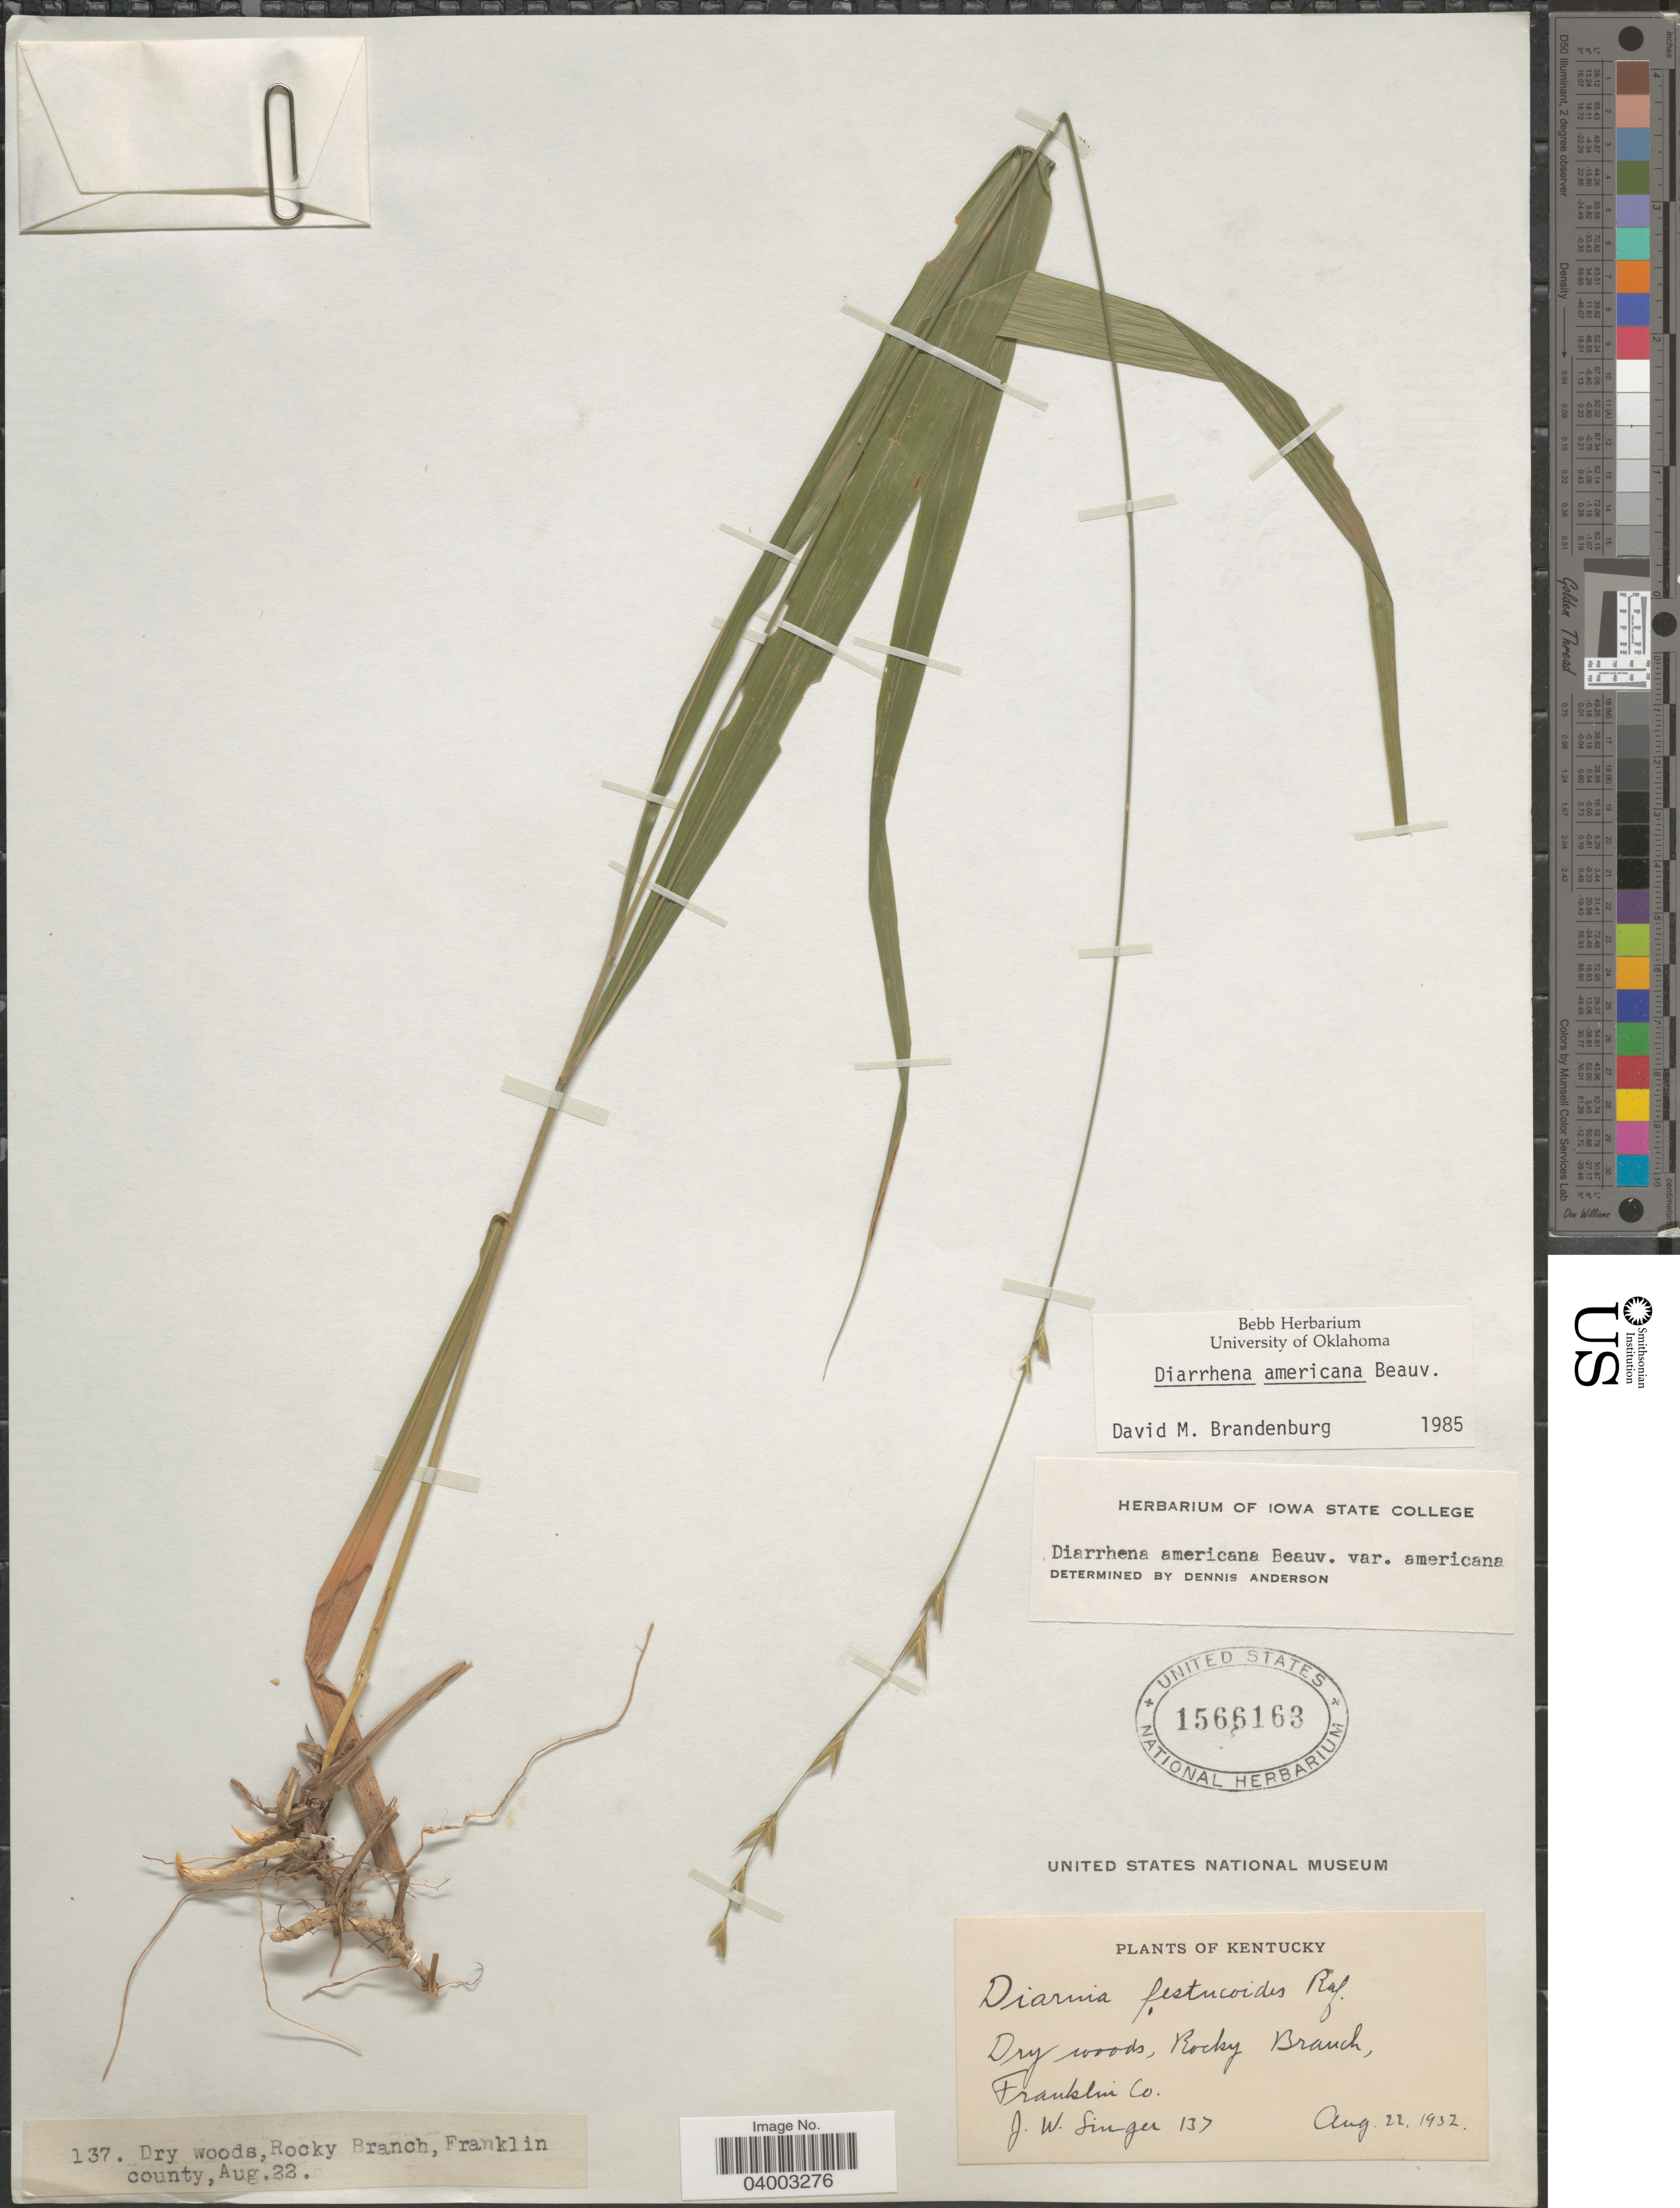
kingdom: Plantae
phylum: Tracheophyta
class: Liliopsida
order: Poales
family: Poaceae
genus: Diarrhena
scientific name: Diarrhena americana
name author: P. Beauv.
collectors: J. EW. Singer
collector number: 137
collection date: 1932-08-22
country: United States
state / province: Kentucky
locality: Dry woods, Rocky Branch, Franklin County.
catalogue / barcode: US 1566163